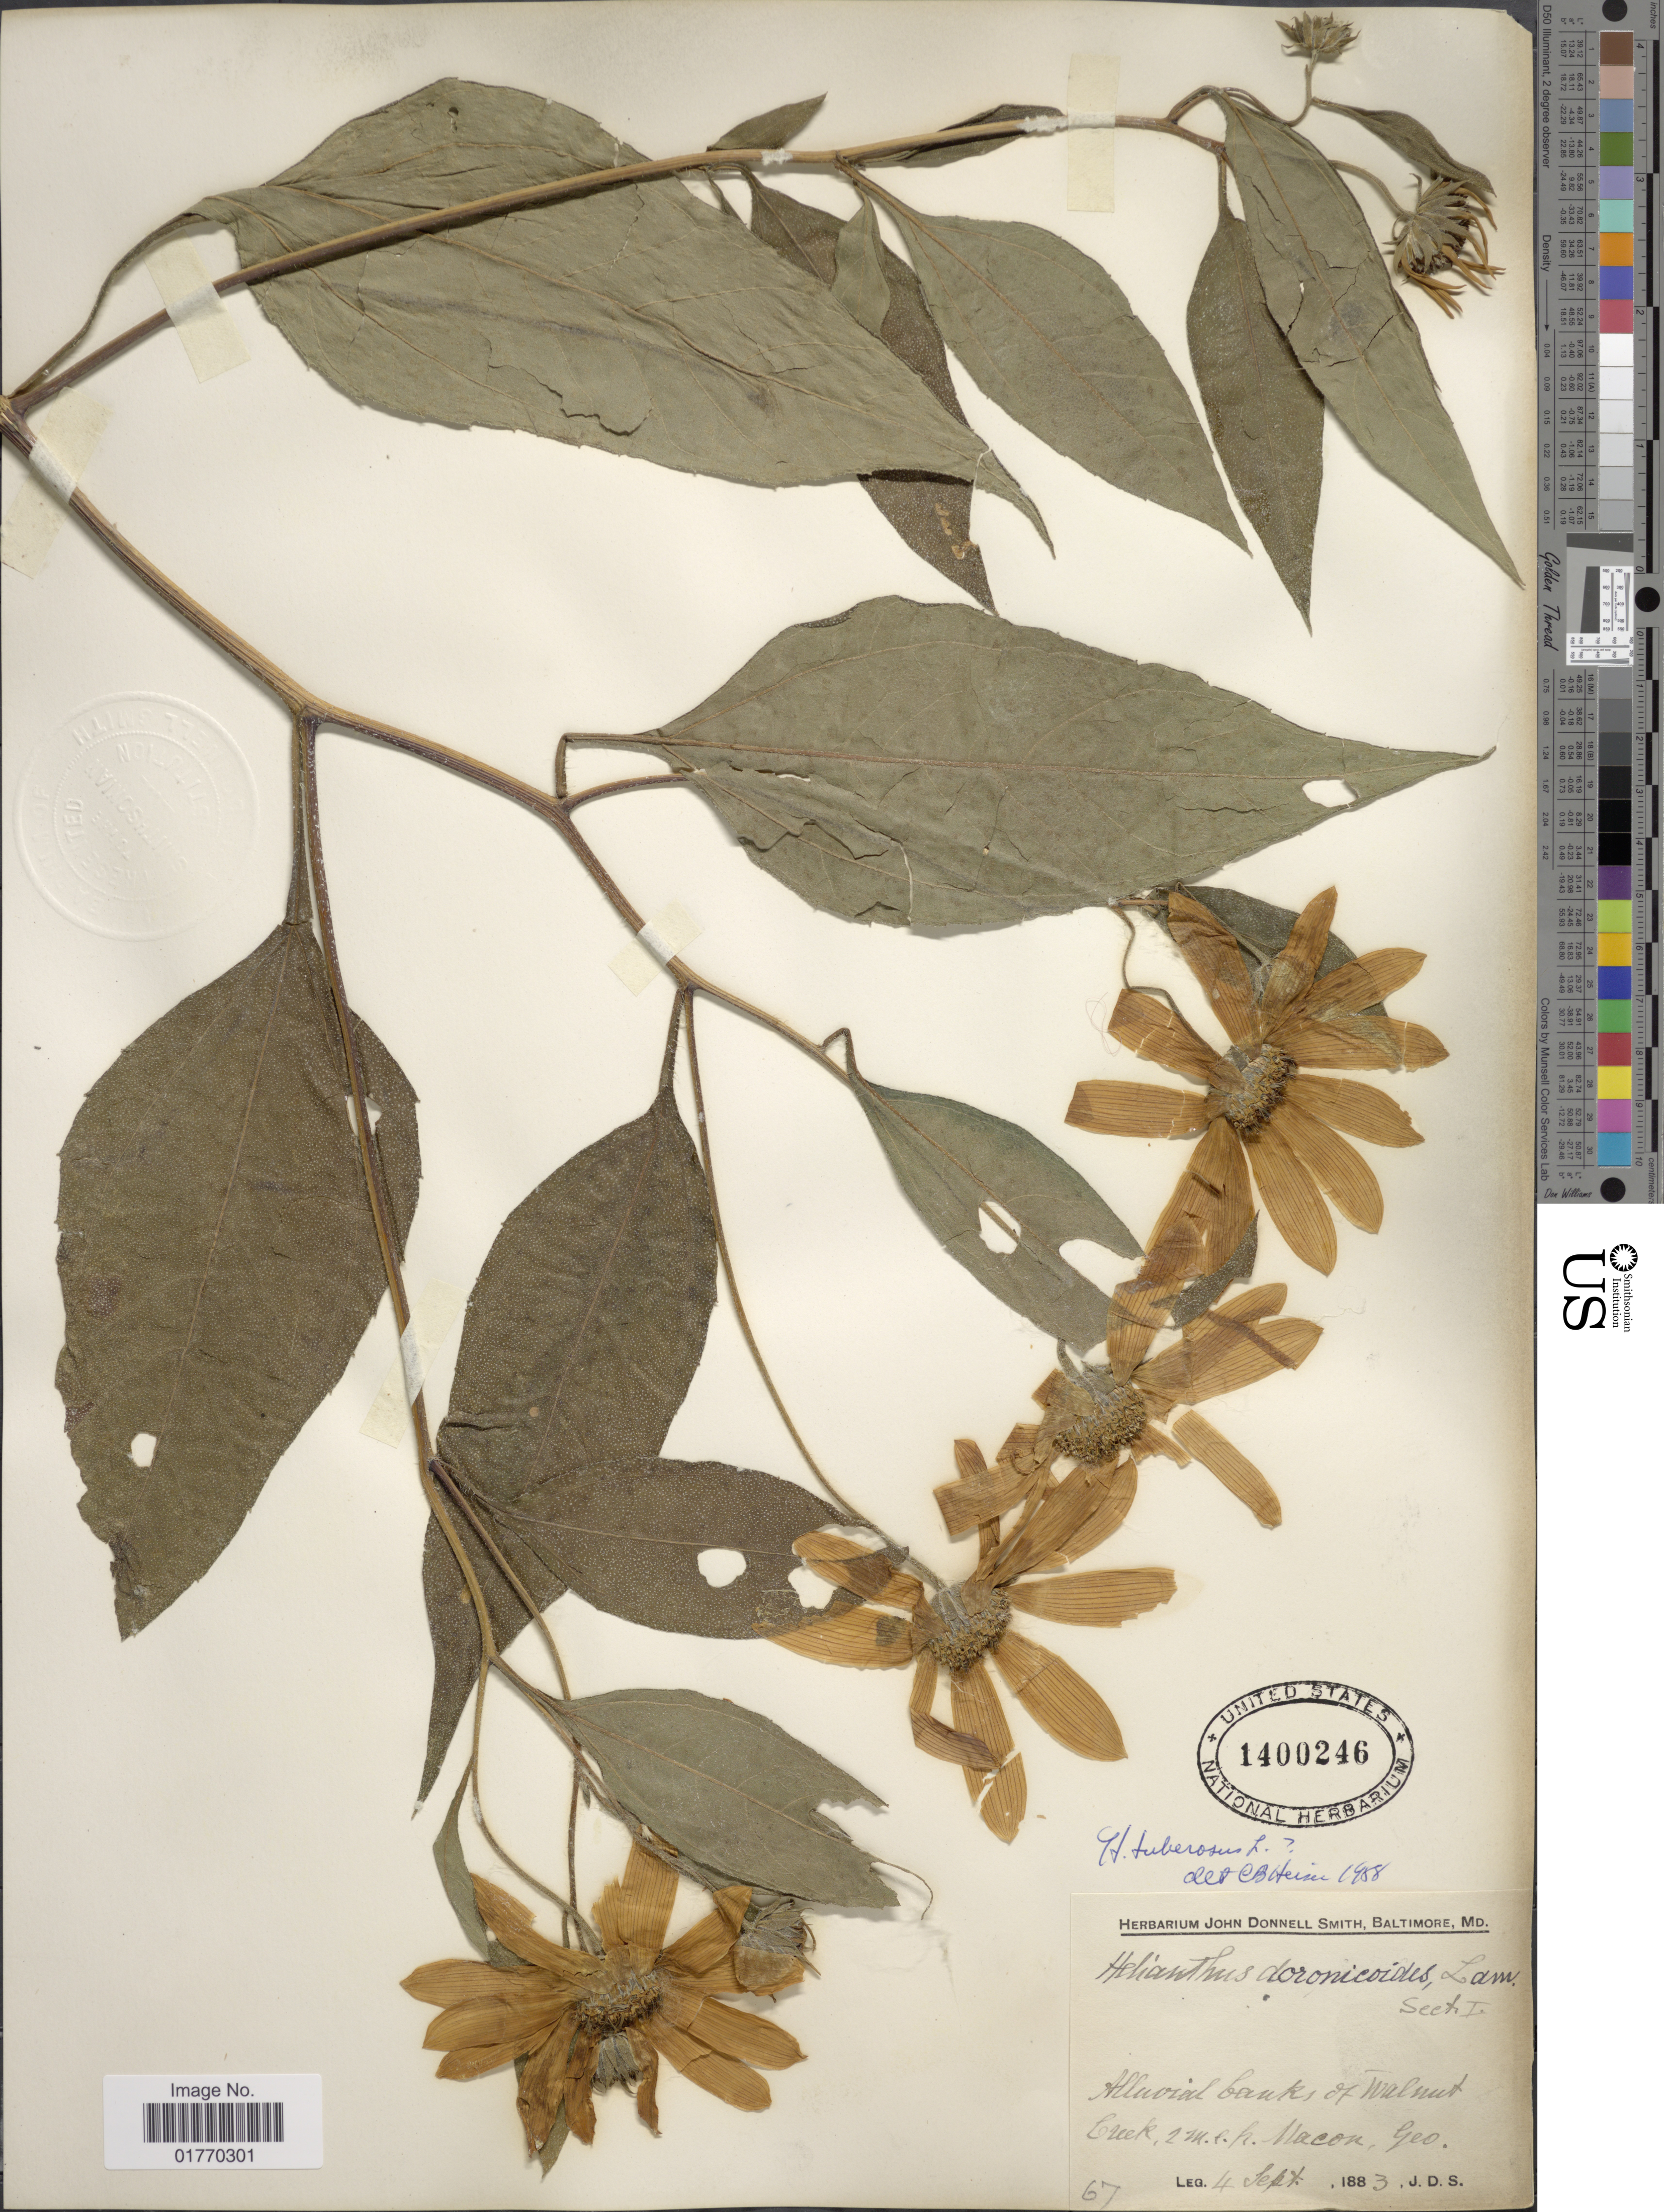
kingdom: Plantae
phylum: Tracheophyta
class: Magnoliopsida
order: Asterales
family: Asteraceae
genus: Helianthus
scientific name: Helianthus doronocoides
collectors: J. Donnell Smith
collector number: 67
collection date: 1883-09-04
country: United States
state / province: Georgia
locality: Alluvial banks of Walnut Creek, 2 miles Macon, Geo.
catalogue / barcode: US 1400246